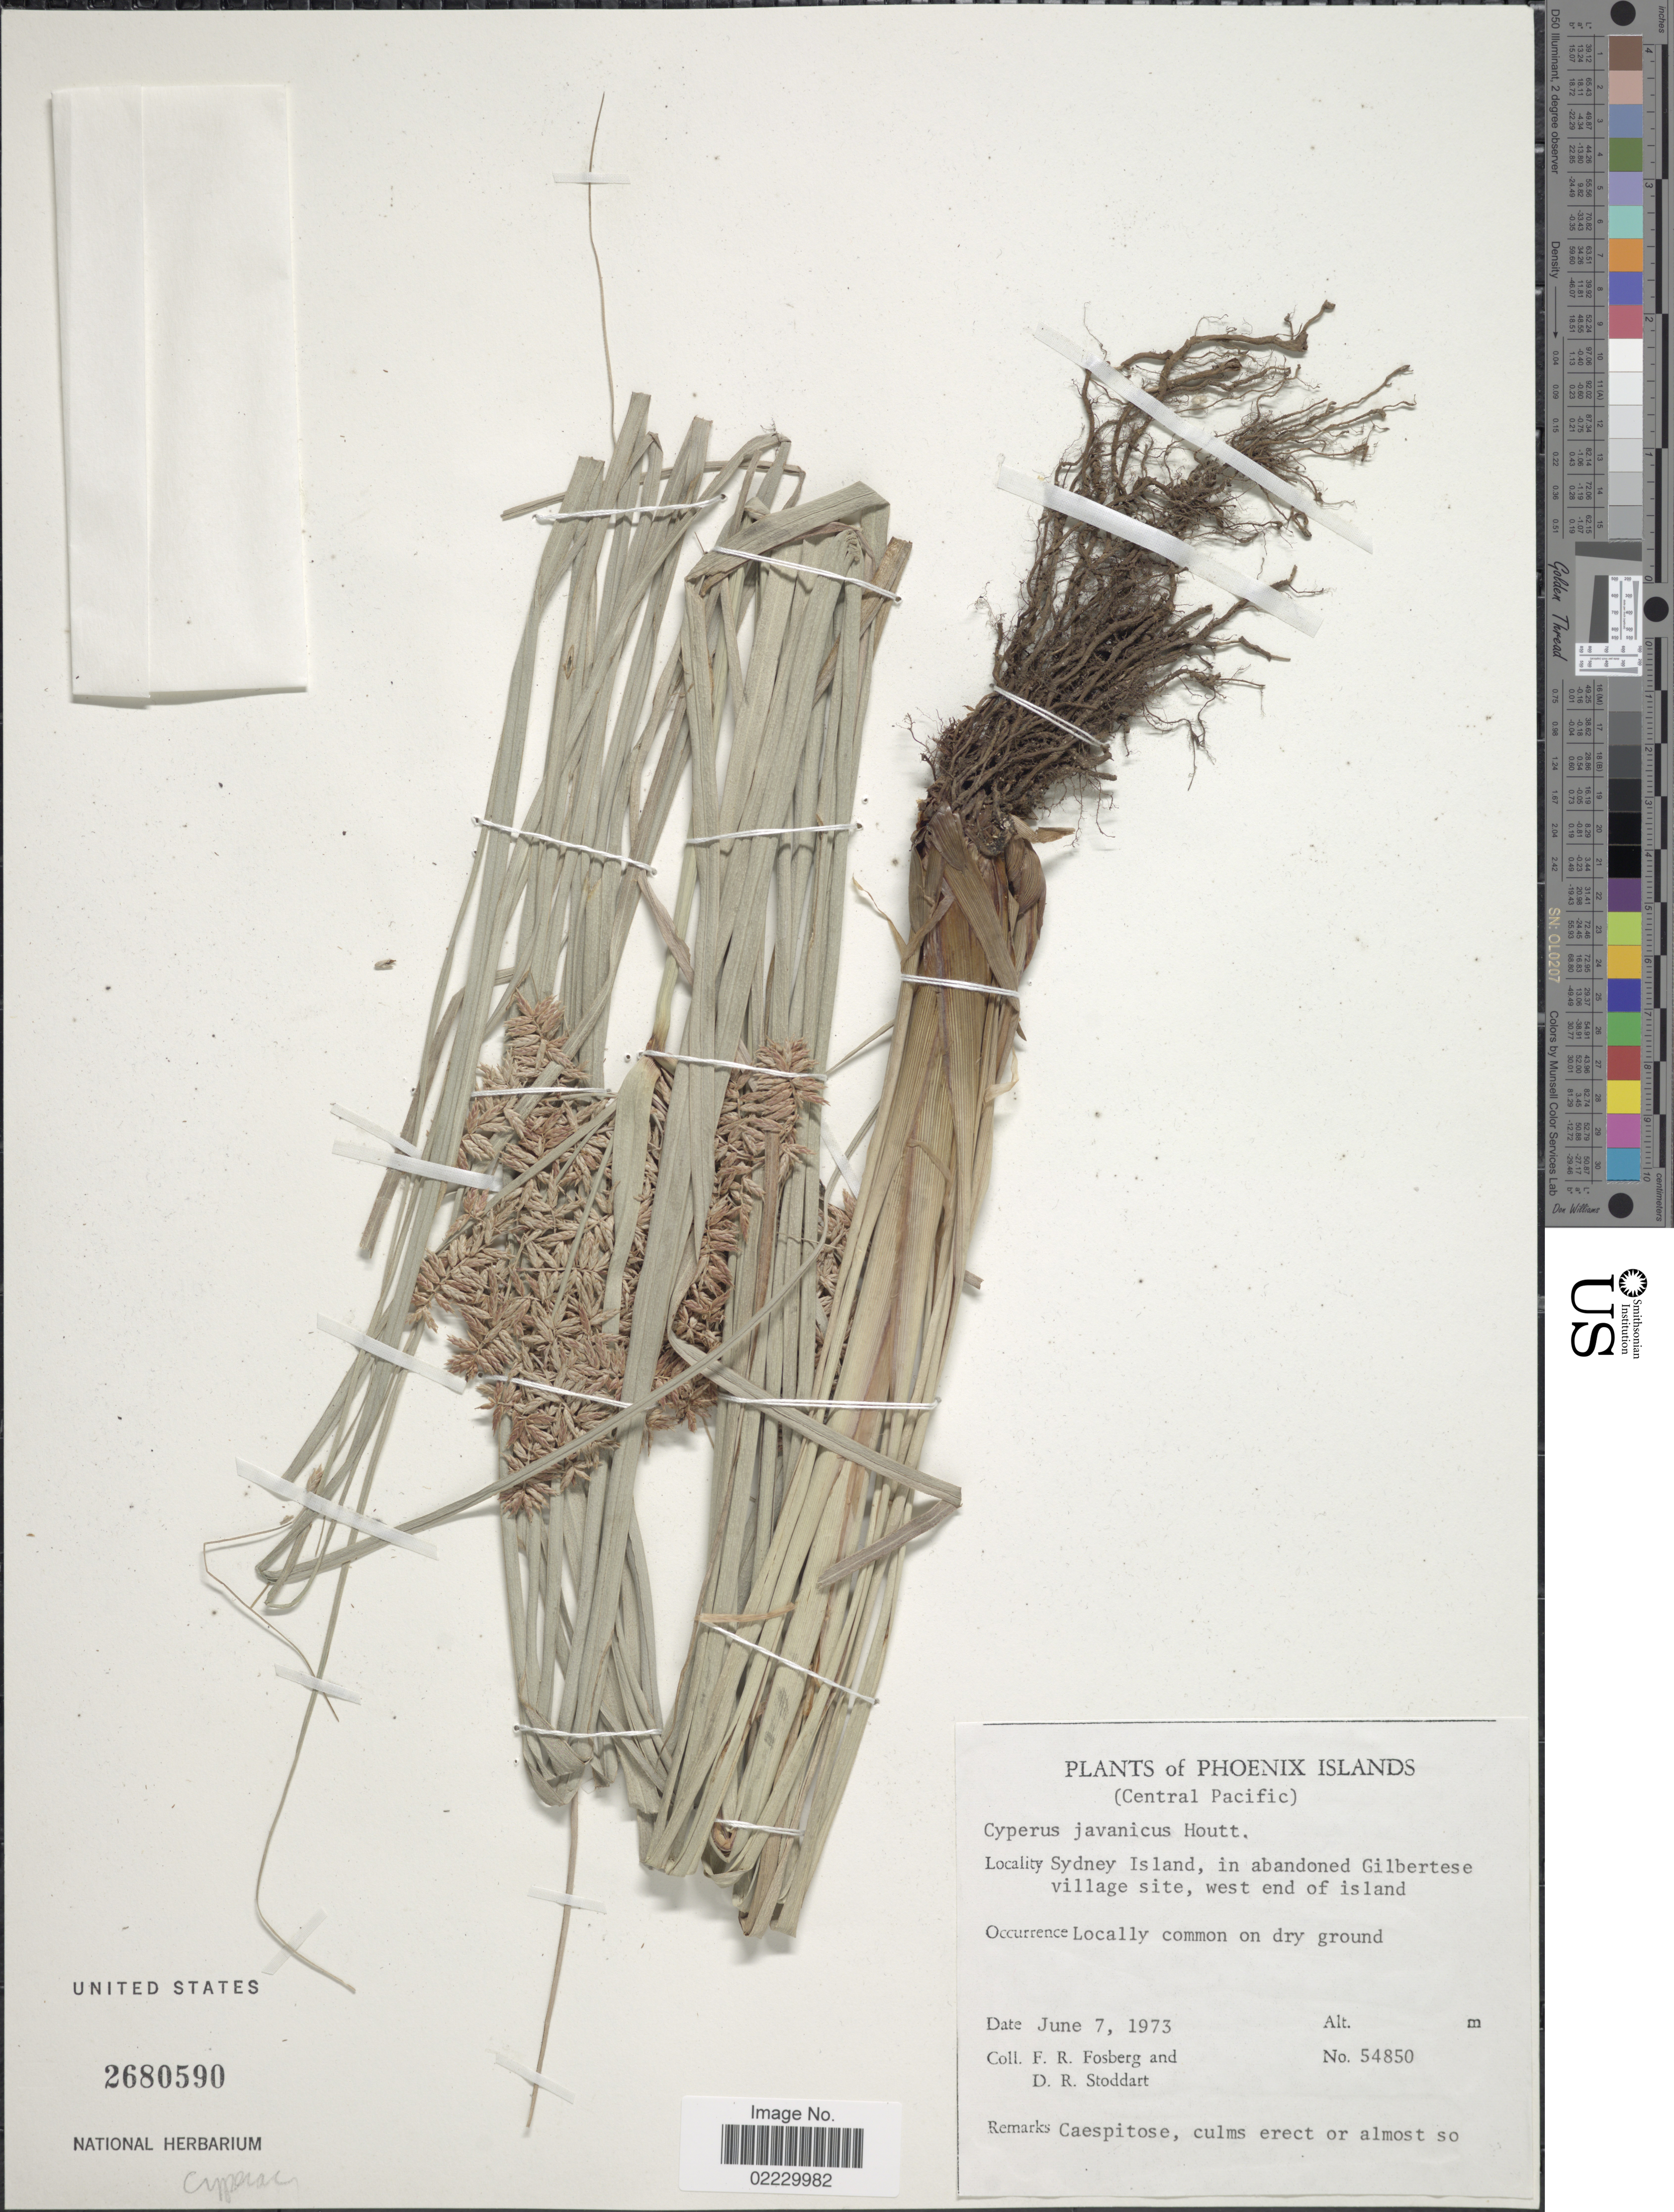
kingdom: Plantae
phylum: Tracheophyta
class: Liliopsida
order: Poales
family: Cyperaceae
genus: Cyperus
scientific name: Cyperus javanicus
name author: Houtt.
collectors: F. R. Fosberg & D. R. Stoddart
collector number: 54850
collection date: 1973-06-07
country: Kiribati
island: Manra [Sydney] Island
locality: Phoenix Islands, (Central Pacific). Sydney Island, in abandoned Gilbertese village site, west end of island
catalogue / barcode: US 2680590